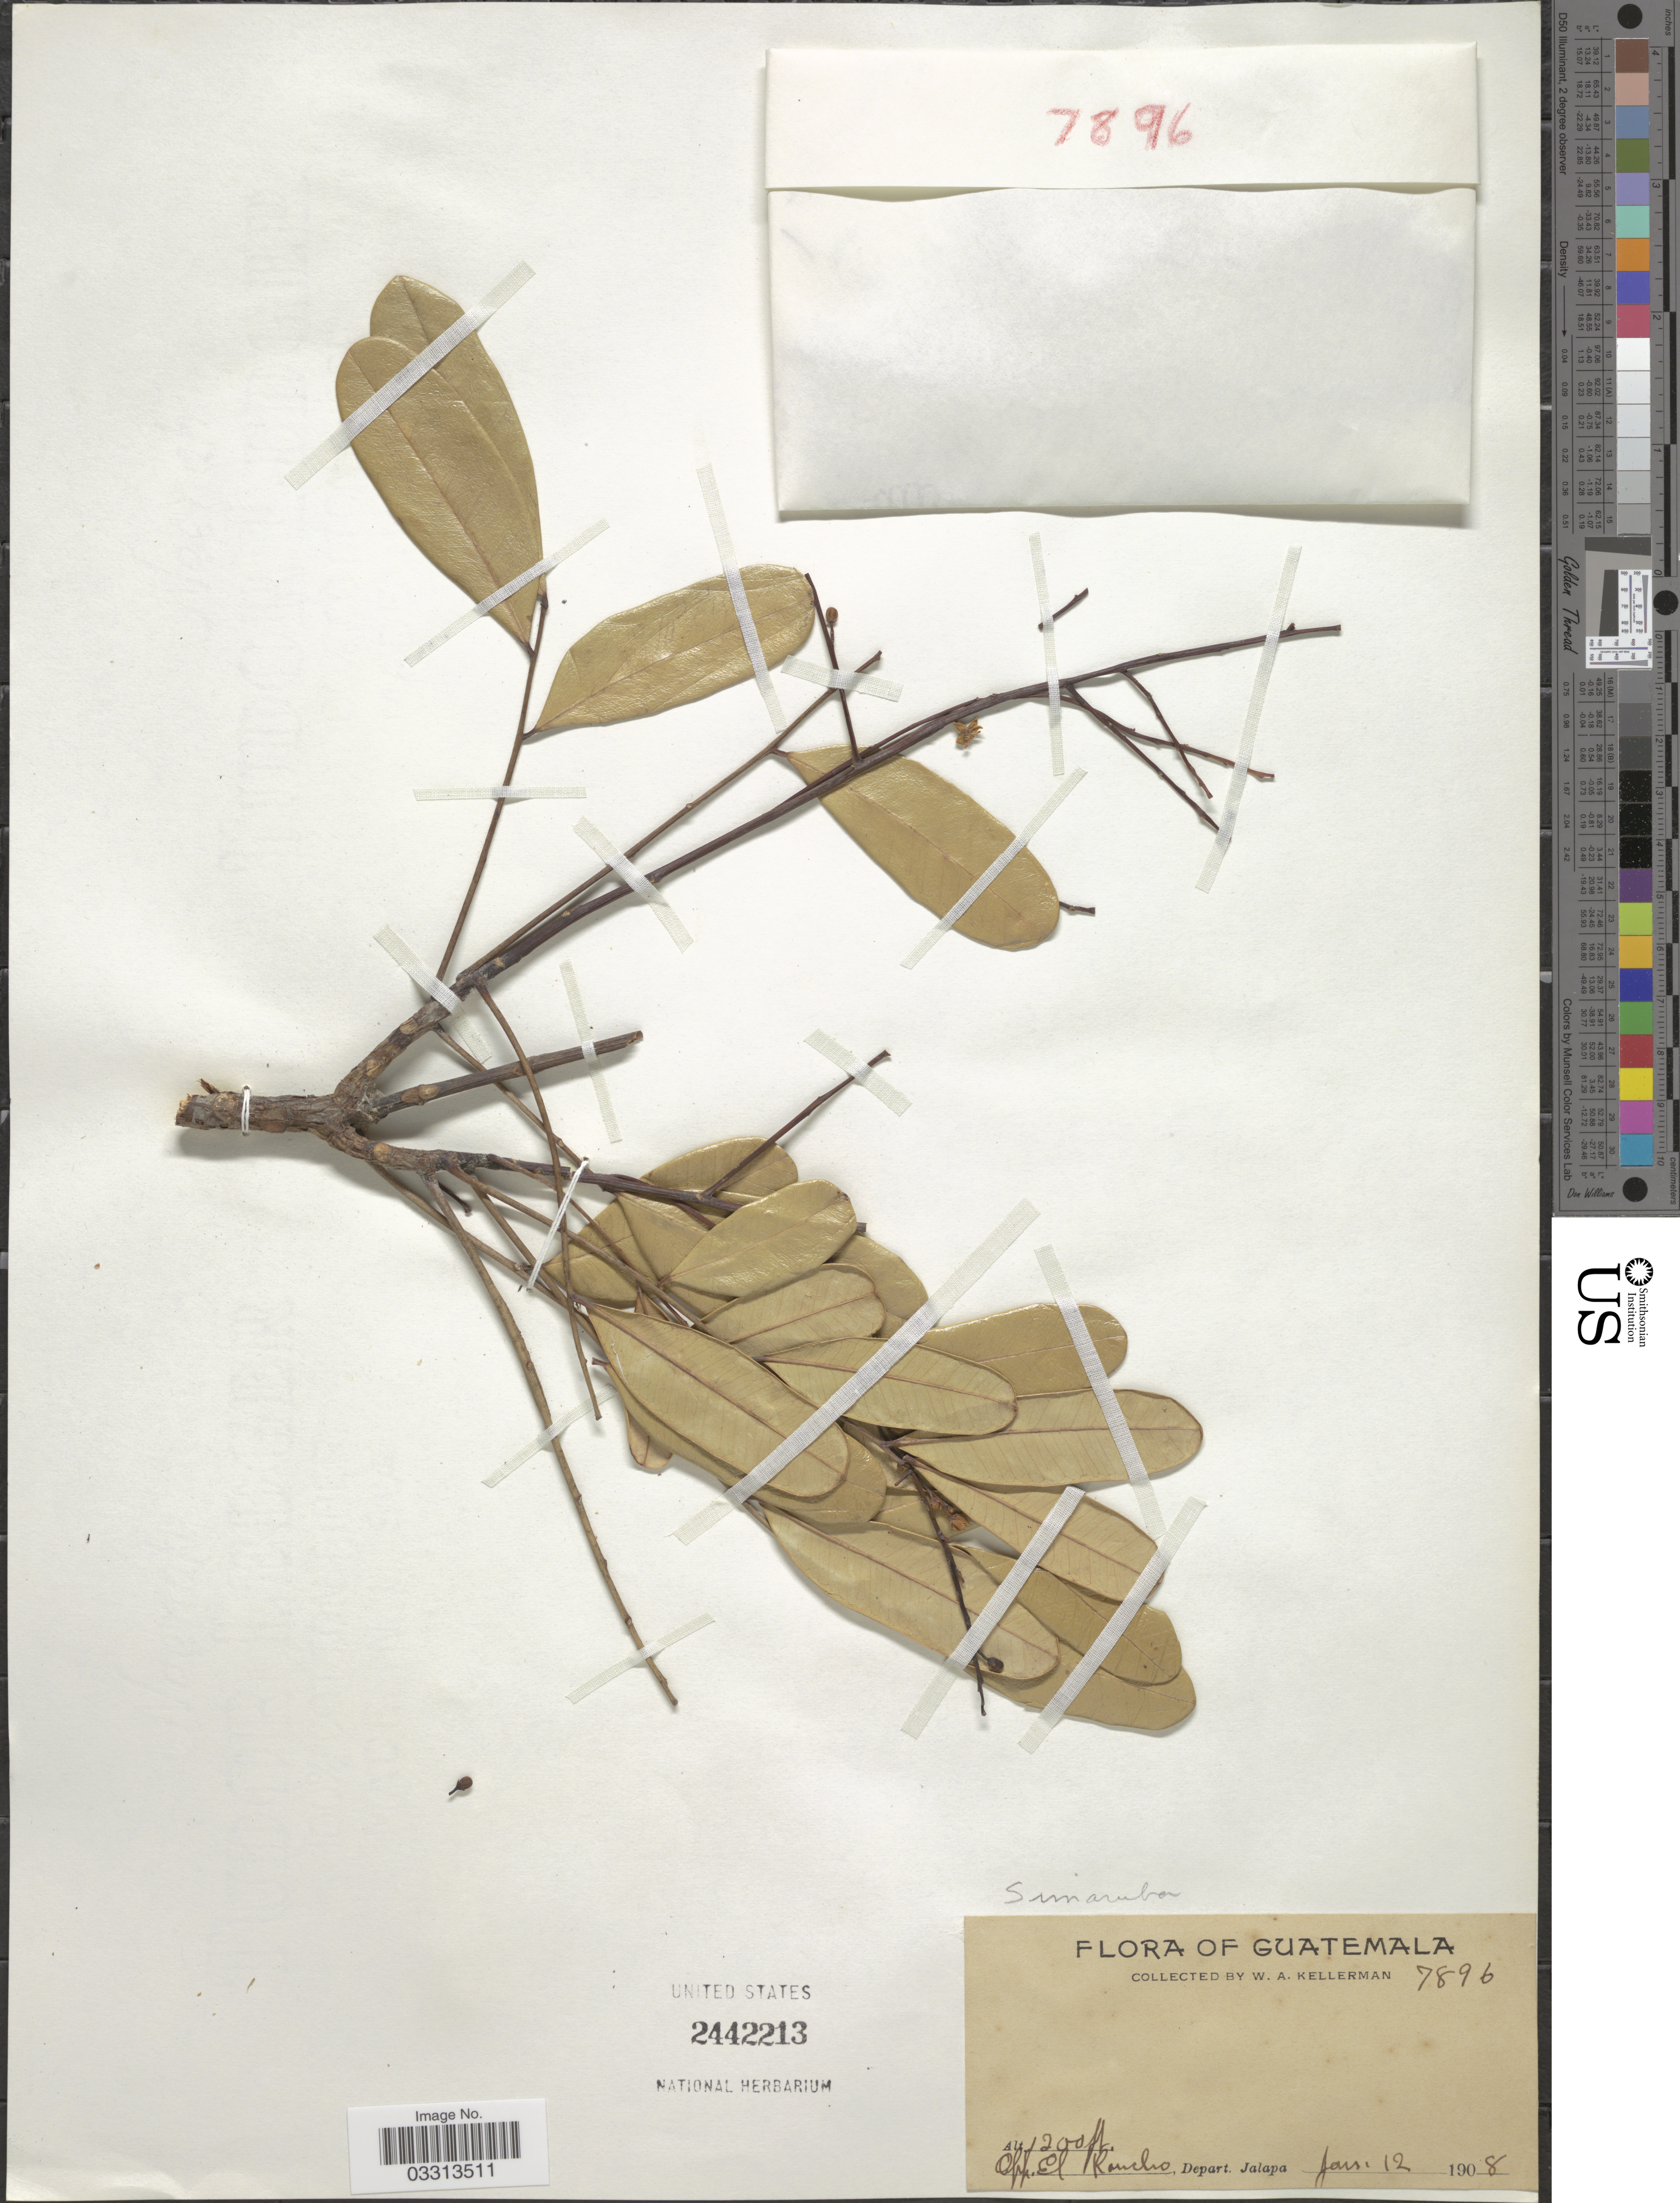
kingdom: Plantae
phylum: Tracheophyta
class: Magnoliopsida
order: Sapindales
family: Simaroubaceae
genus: Simarouba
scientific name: Simarouba glauca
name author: DC.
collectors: W. Kellerman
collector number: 7896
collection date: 1908-01-12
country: Guatemala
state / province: Jalapa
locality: Off El Rancho, Depart. Jalapa.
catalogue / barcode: US 2442213